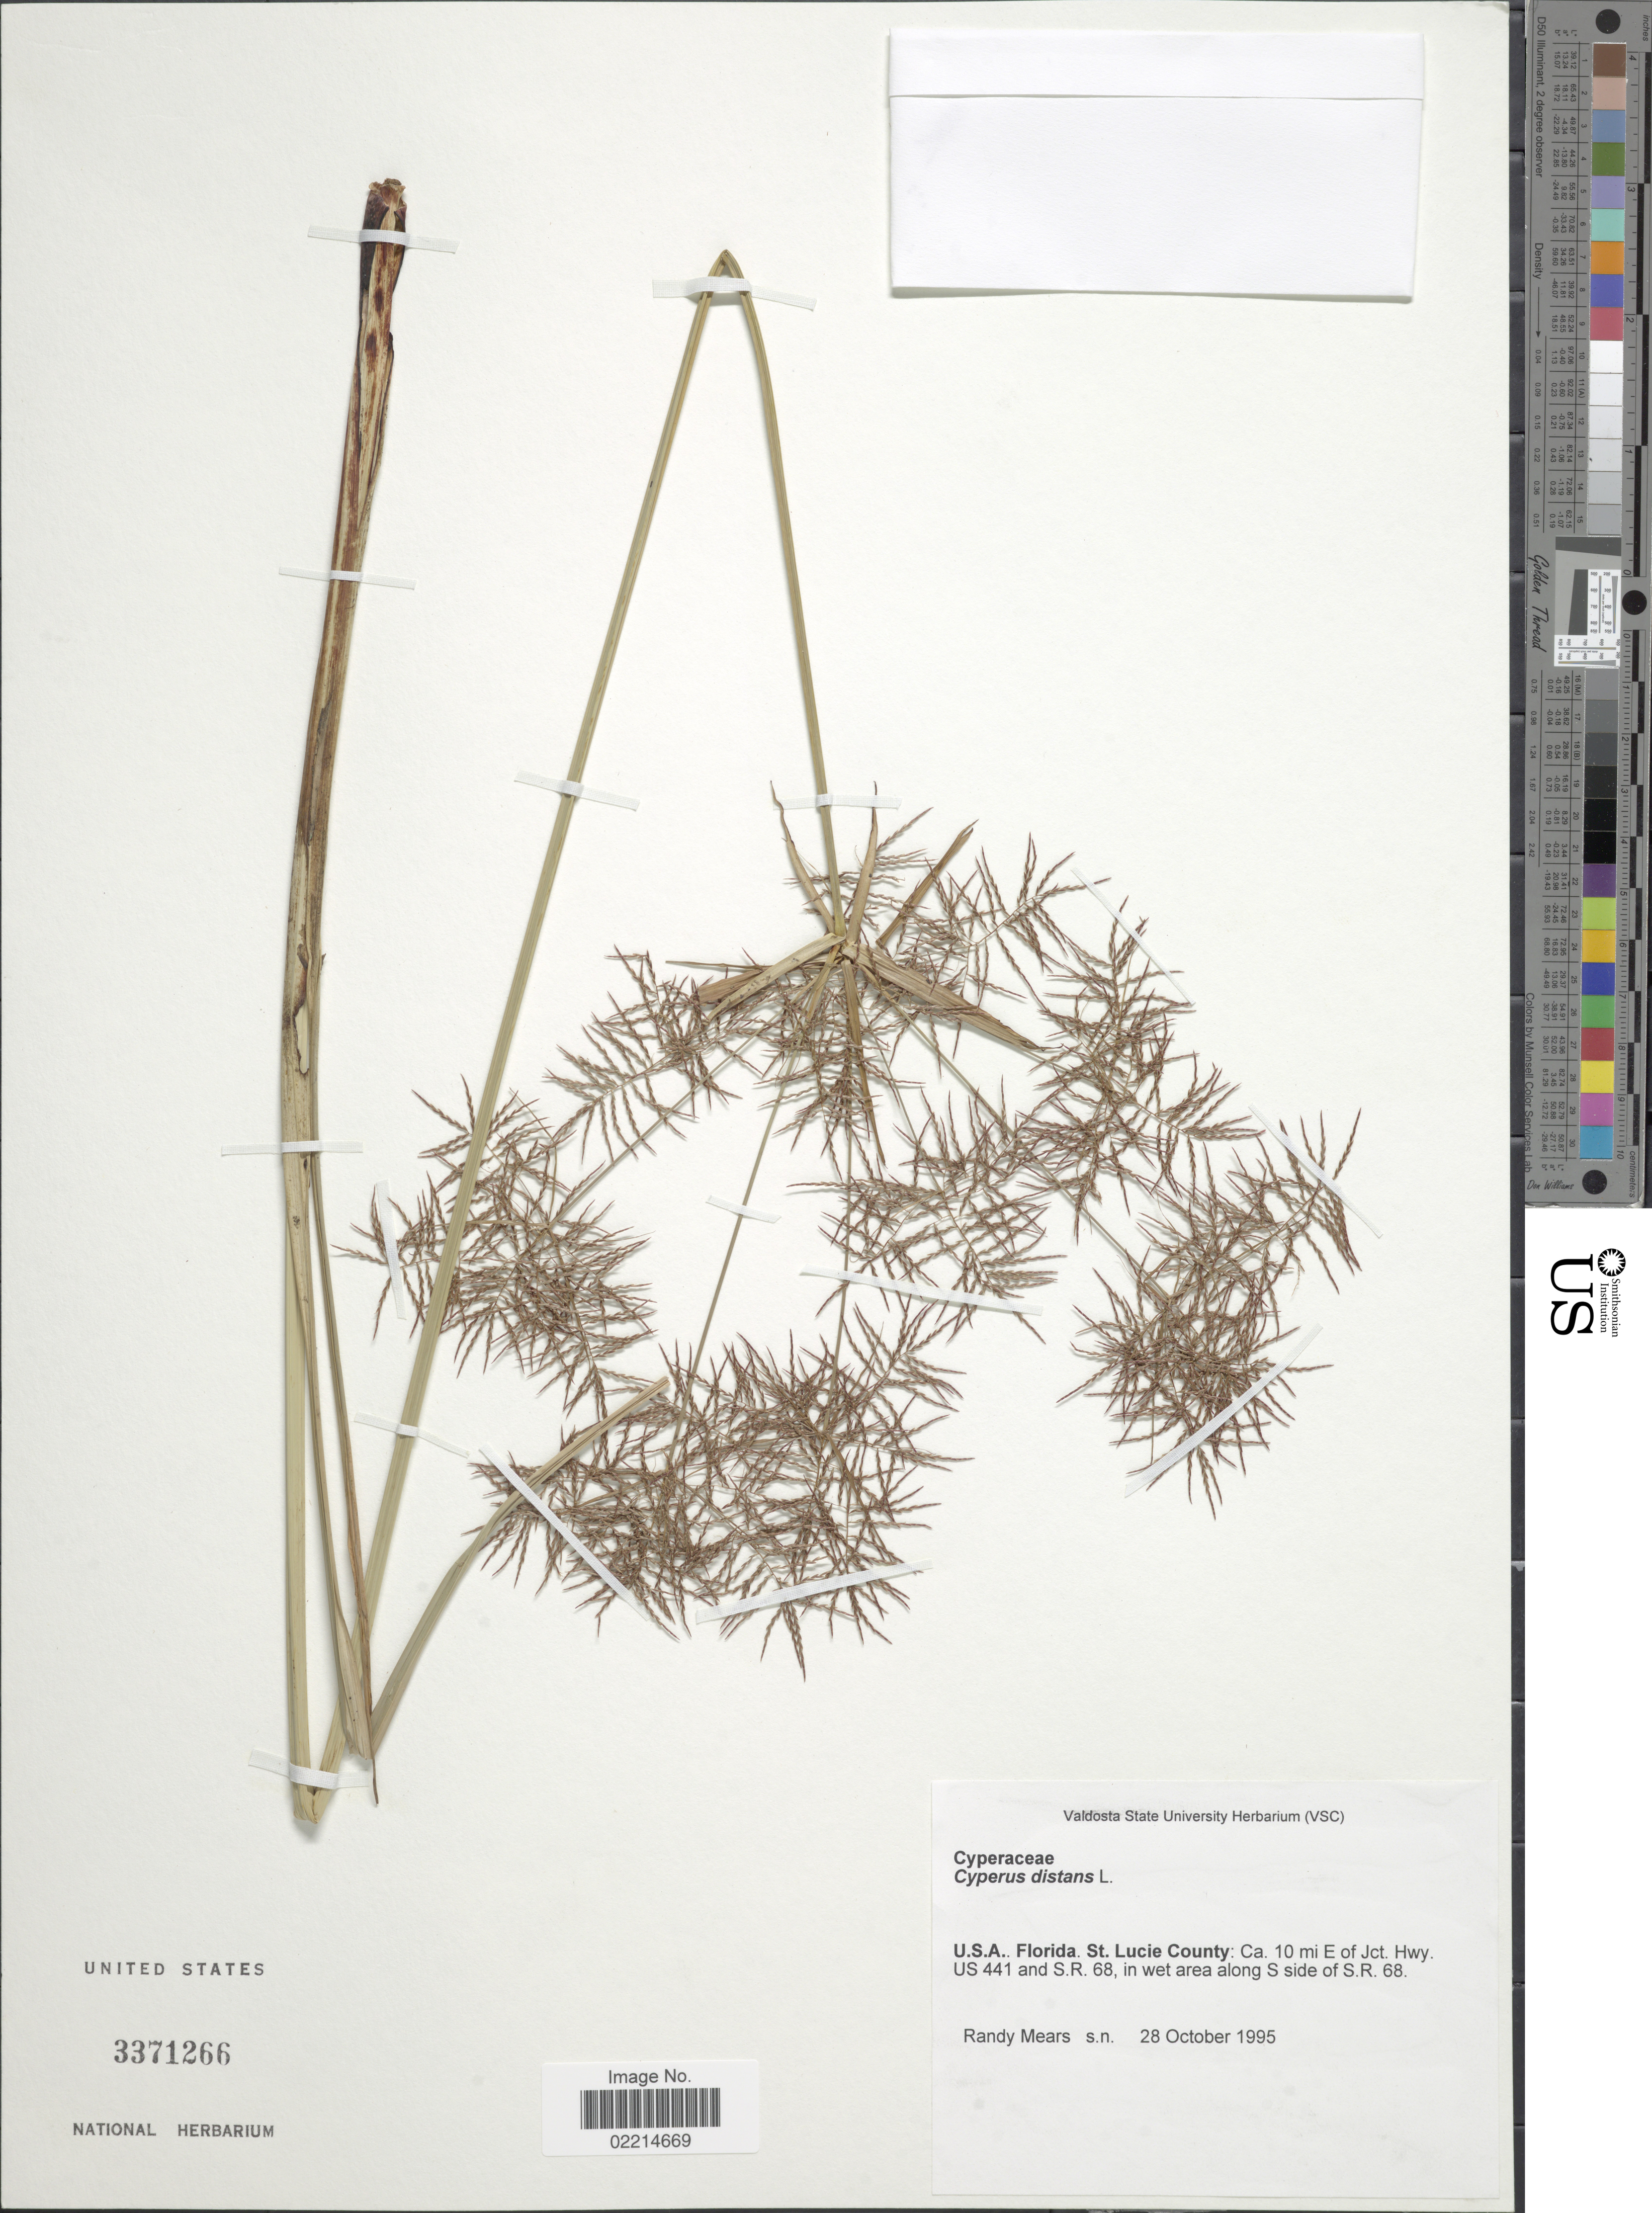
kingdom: Plantae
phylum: Tracheophyta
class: Liliopsida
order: Poales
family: Cyperaceae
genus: Cyperus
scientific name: Cyperus distans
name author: L. f.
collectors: R. Mears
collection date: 1995-10-28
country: United States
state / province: Florida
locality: St. Lucie County: Ca. 10 mi E of Jct. Hwy. US 441 and S.R. 68, in wet area along S side of S.R. 68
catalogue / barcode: US 3371266